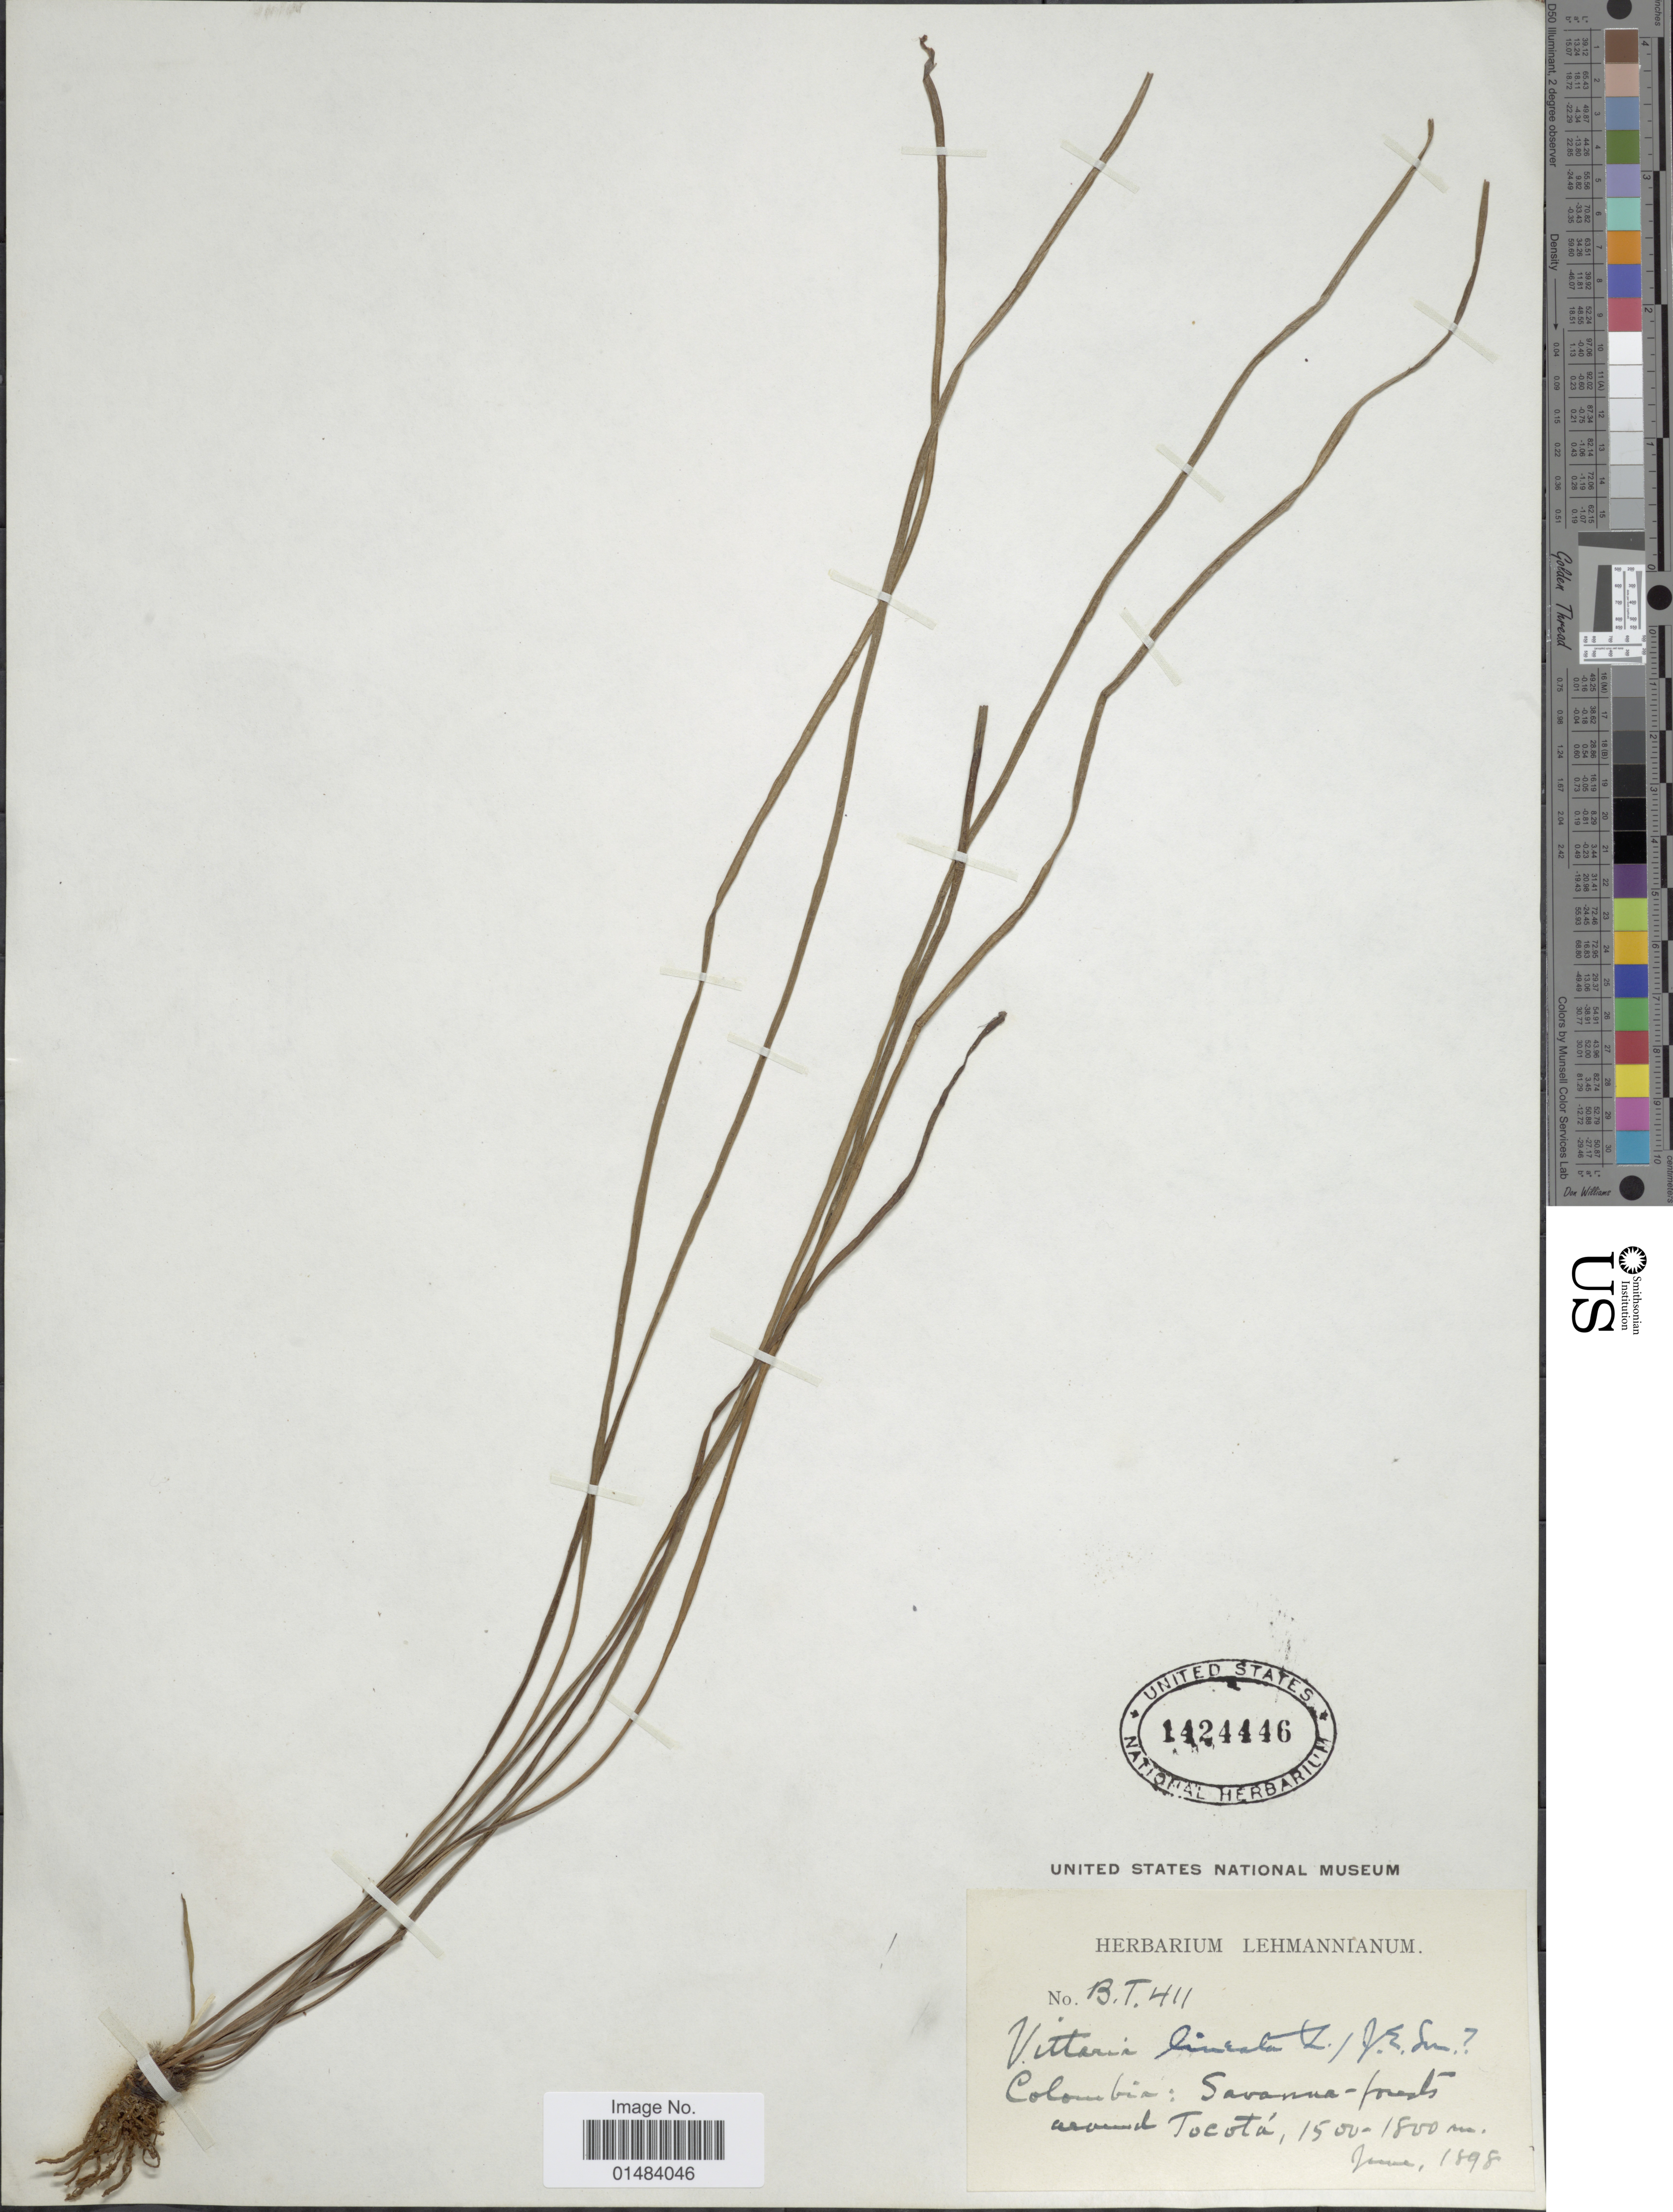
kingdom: Plantae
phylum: Tracheophyta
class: Polypodiopsida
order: Polypodiales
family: Pteridaceae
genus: Vittaria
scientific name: Vittaria lineata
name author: (L.) Sm.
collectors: ex herb. Lehmannianum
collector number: B.T.411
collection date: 1898-06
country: Colombia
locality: Savanna-forest around Tocotá.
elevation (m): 1500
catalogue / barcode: US 1424446